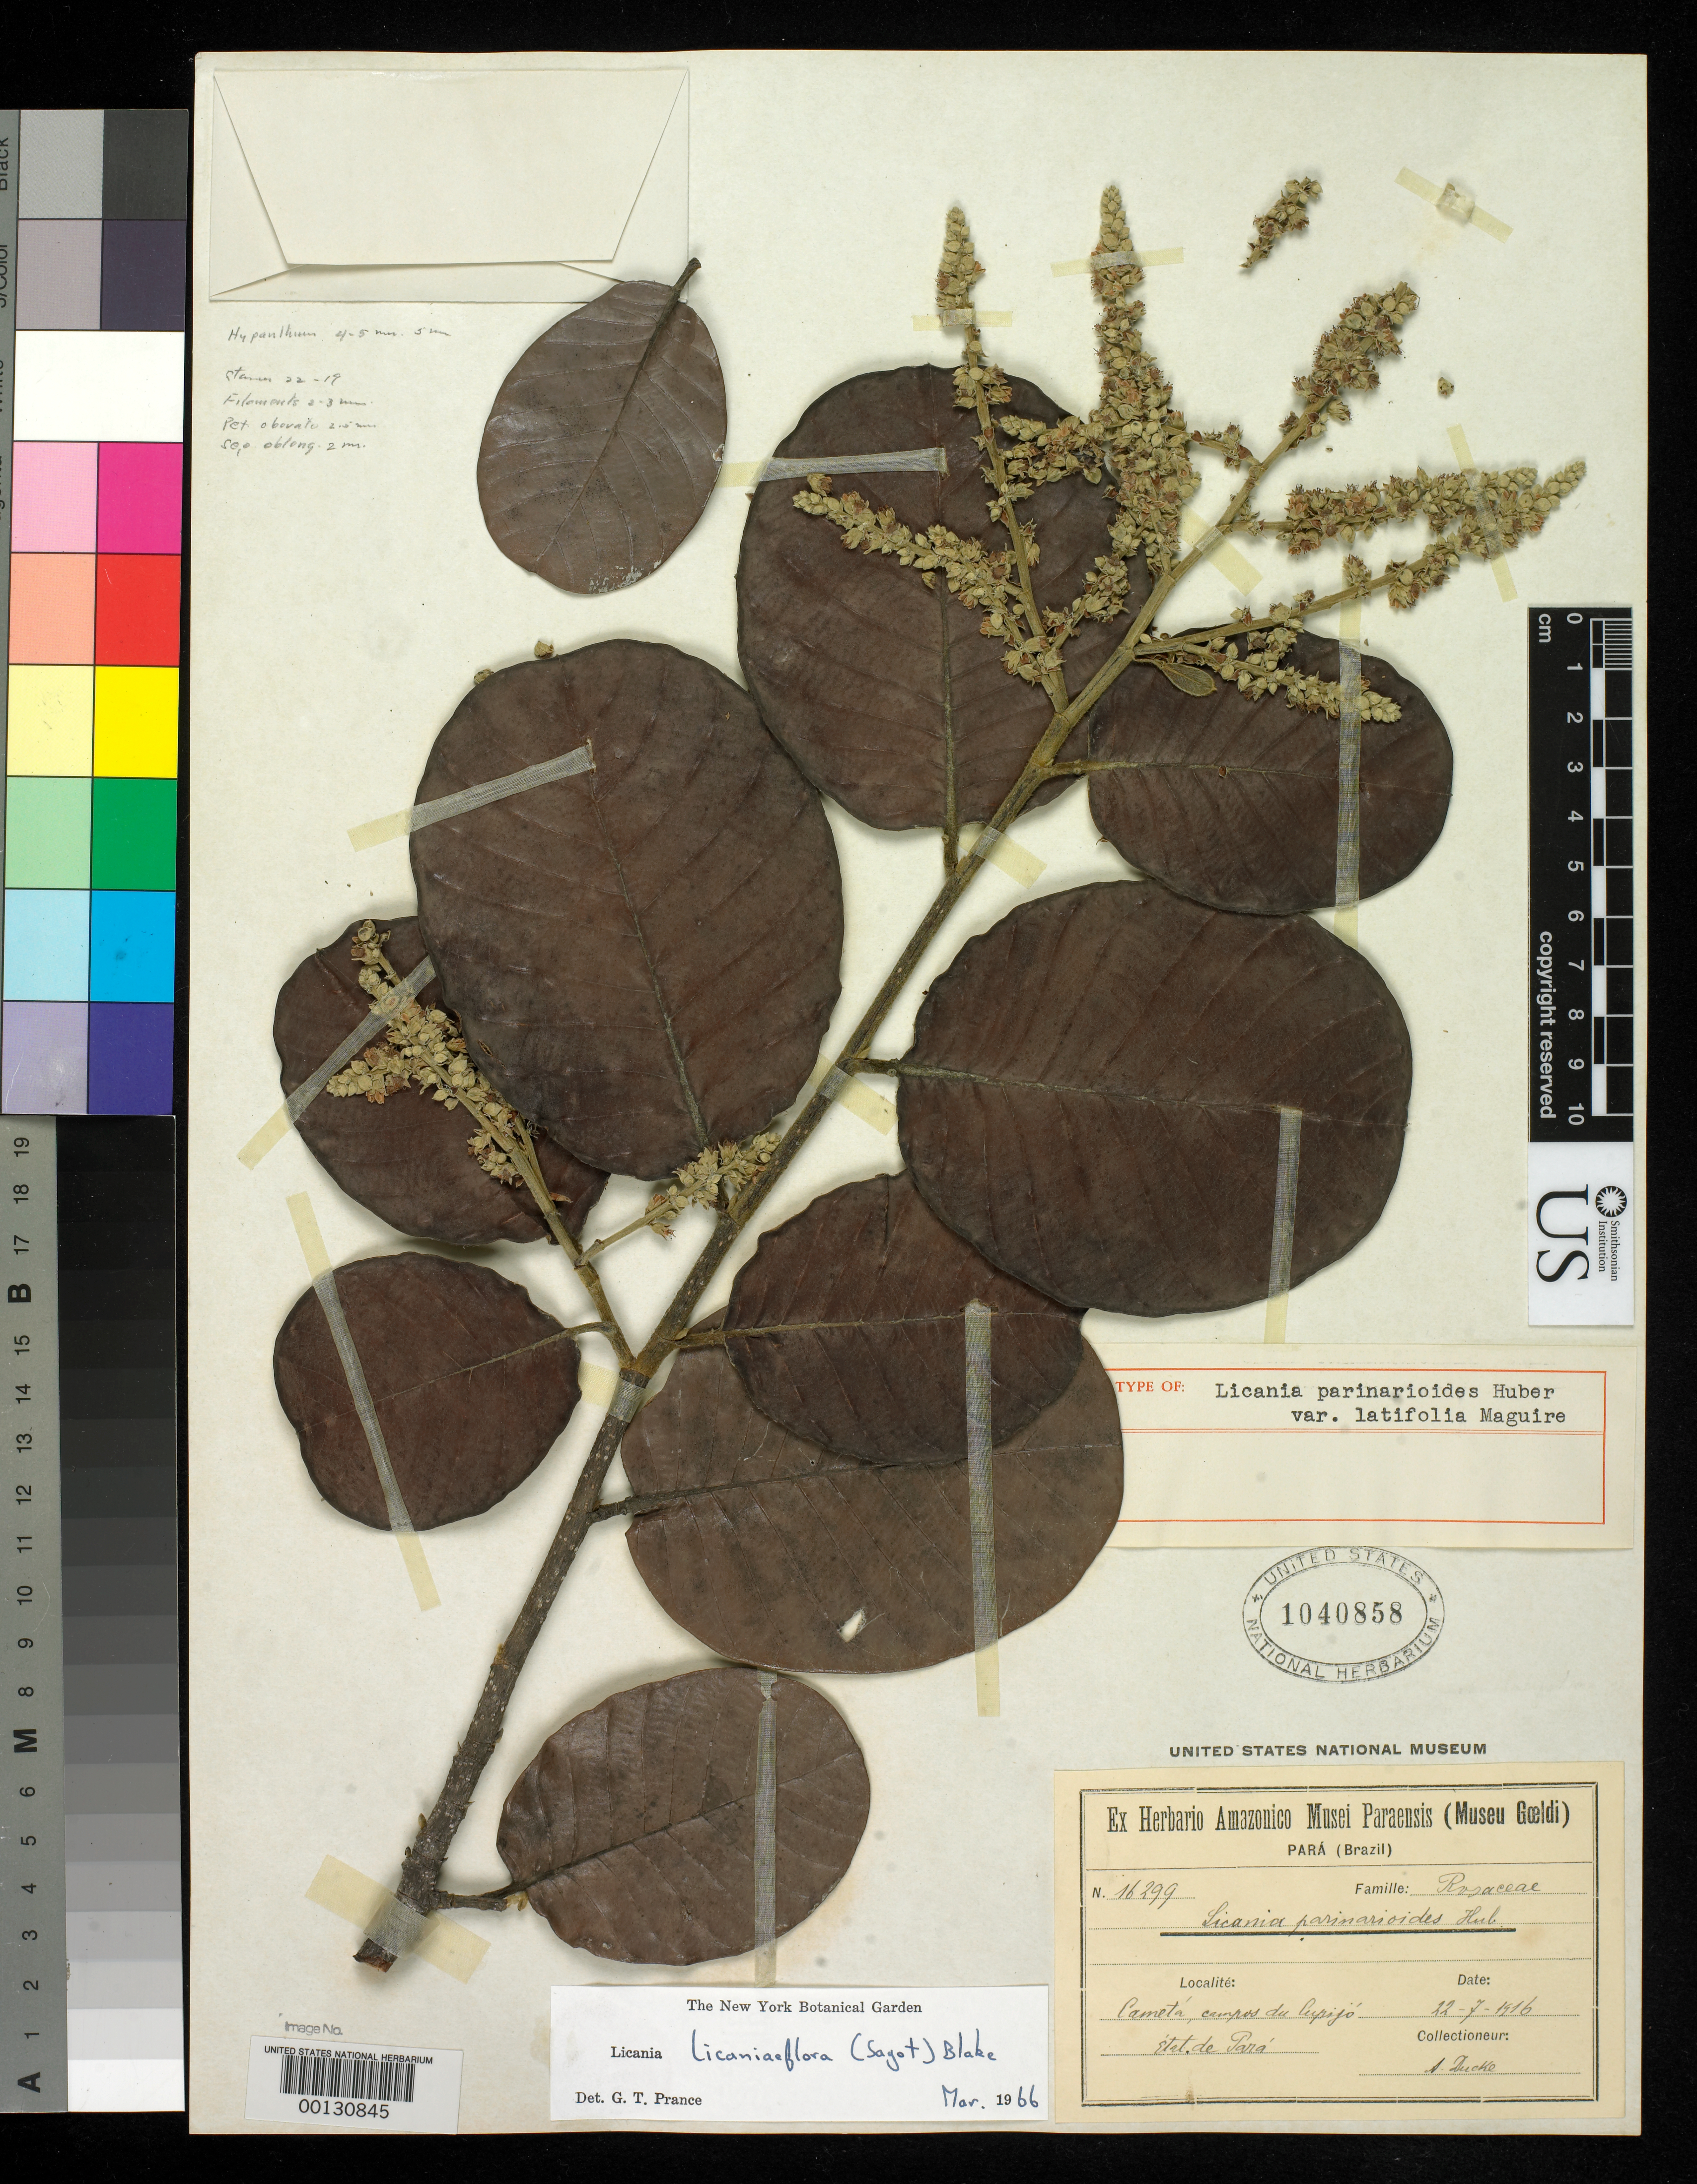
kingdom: Plantae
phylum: Tracheophyta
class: Magnoliopsida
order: Malpighiales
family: Chrysobalanaceae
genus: Licania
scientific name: Licania parinarioides var. latifolia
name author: Maguire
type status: Holotype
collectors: A. Ducke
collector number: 16299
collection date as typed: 22 Jul 1916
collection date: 1916-07-22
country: Brazil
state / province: Pará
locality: Cameta, Campos de Cupijo.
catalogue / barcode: US 1040858